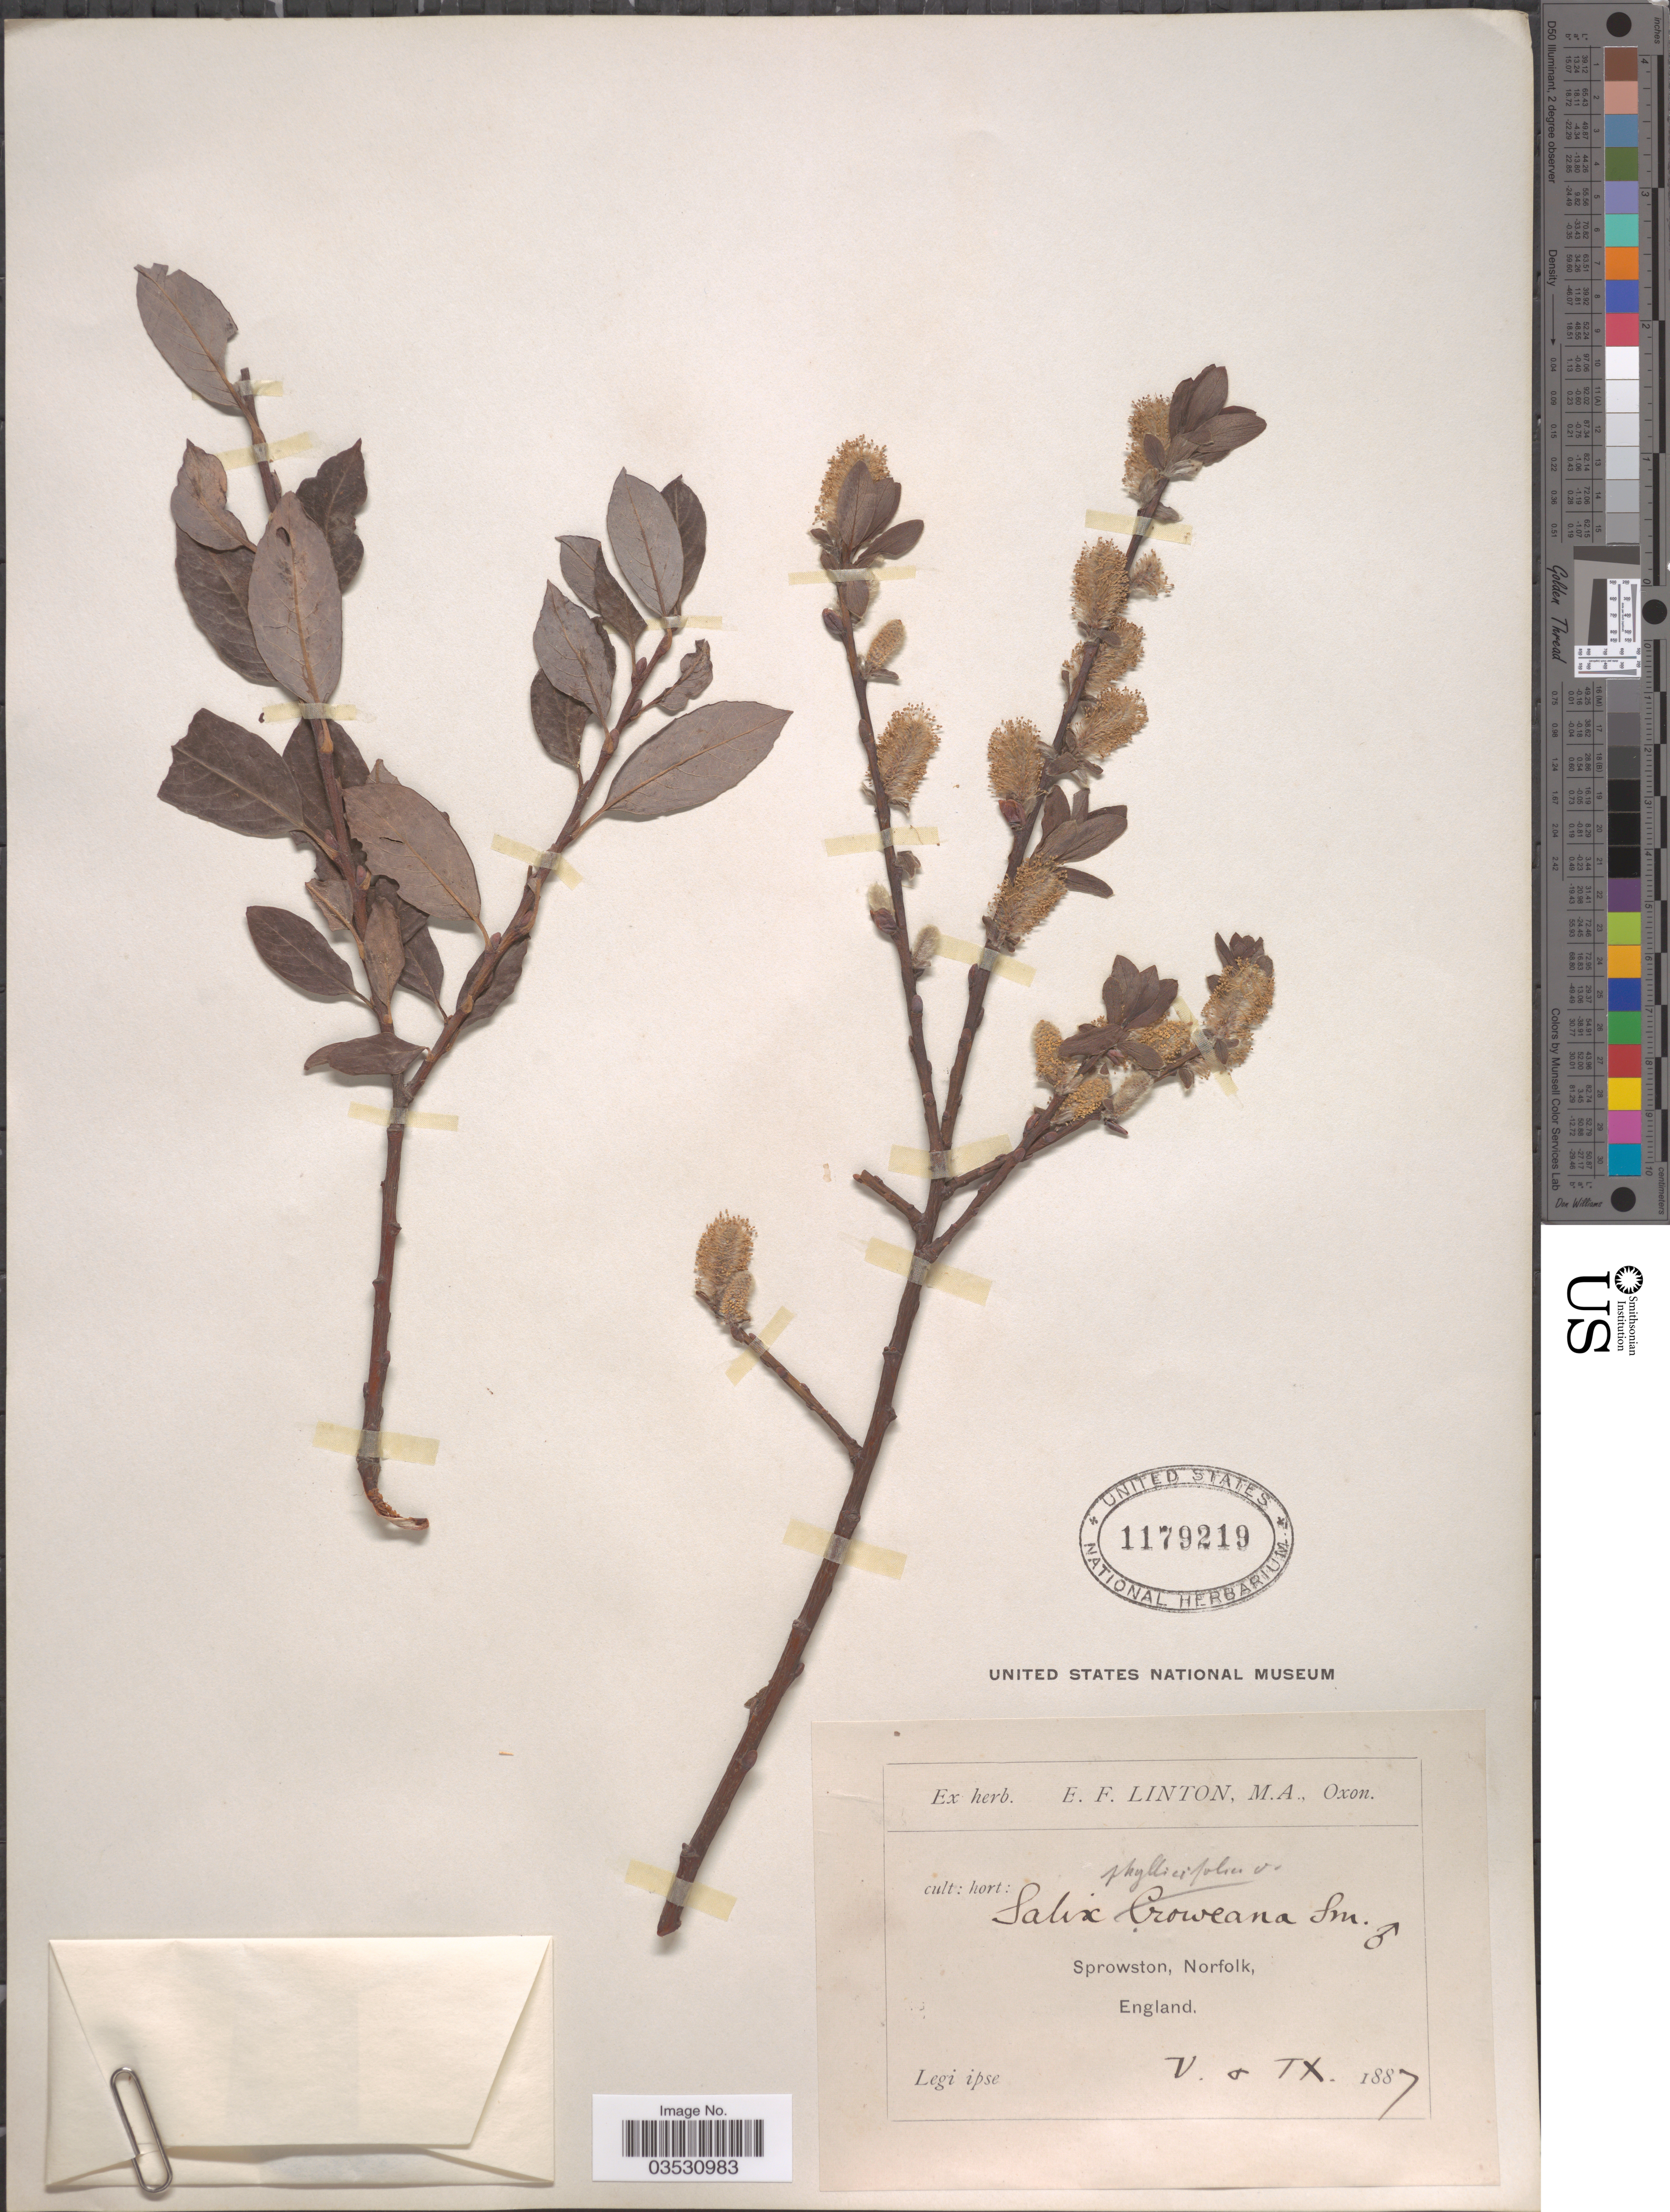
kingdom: Plantae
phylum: Tracheophyta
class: Magnoliopsida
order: Malpighiales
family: Salicaceae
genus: Salix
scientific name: Salix phylicifolia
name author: L.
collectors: E. Linton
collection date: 1887-05/1887-09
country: United Kingdom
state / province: England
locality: Hort: Sprowston, Norfolk.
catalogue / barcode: US 1179219